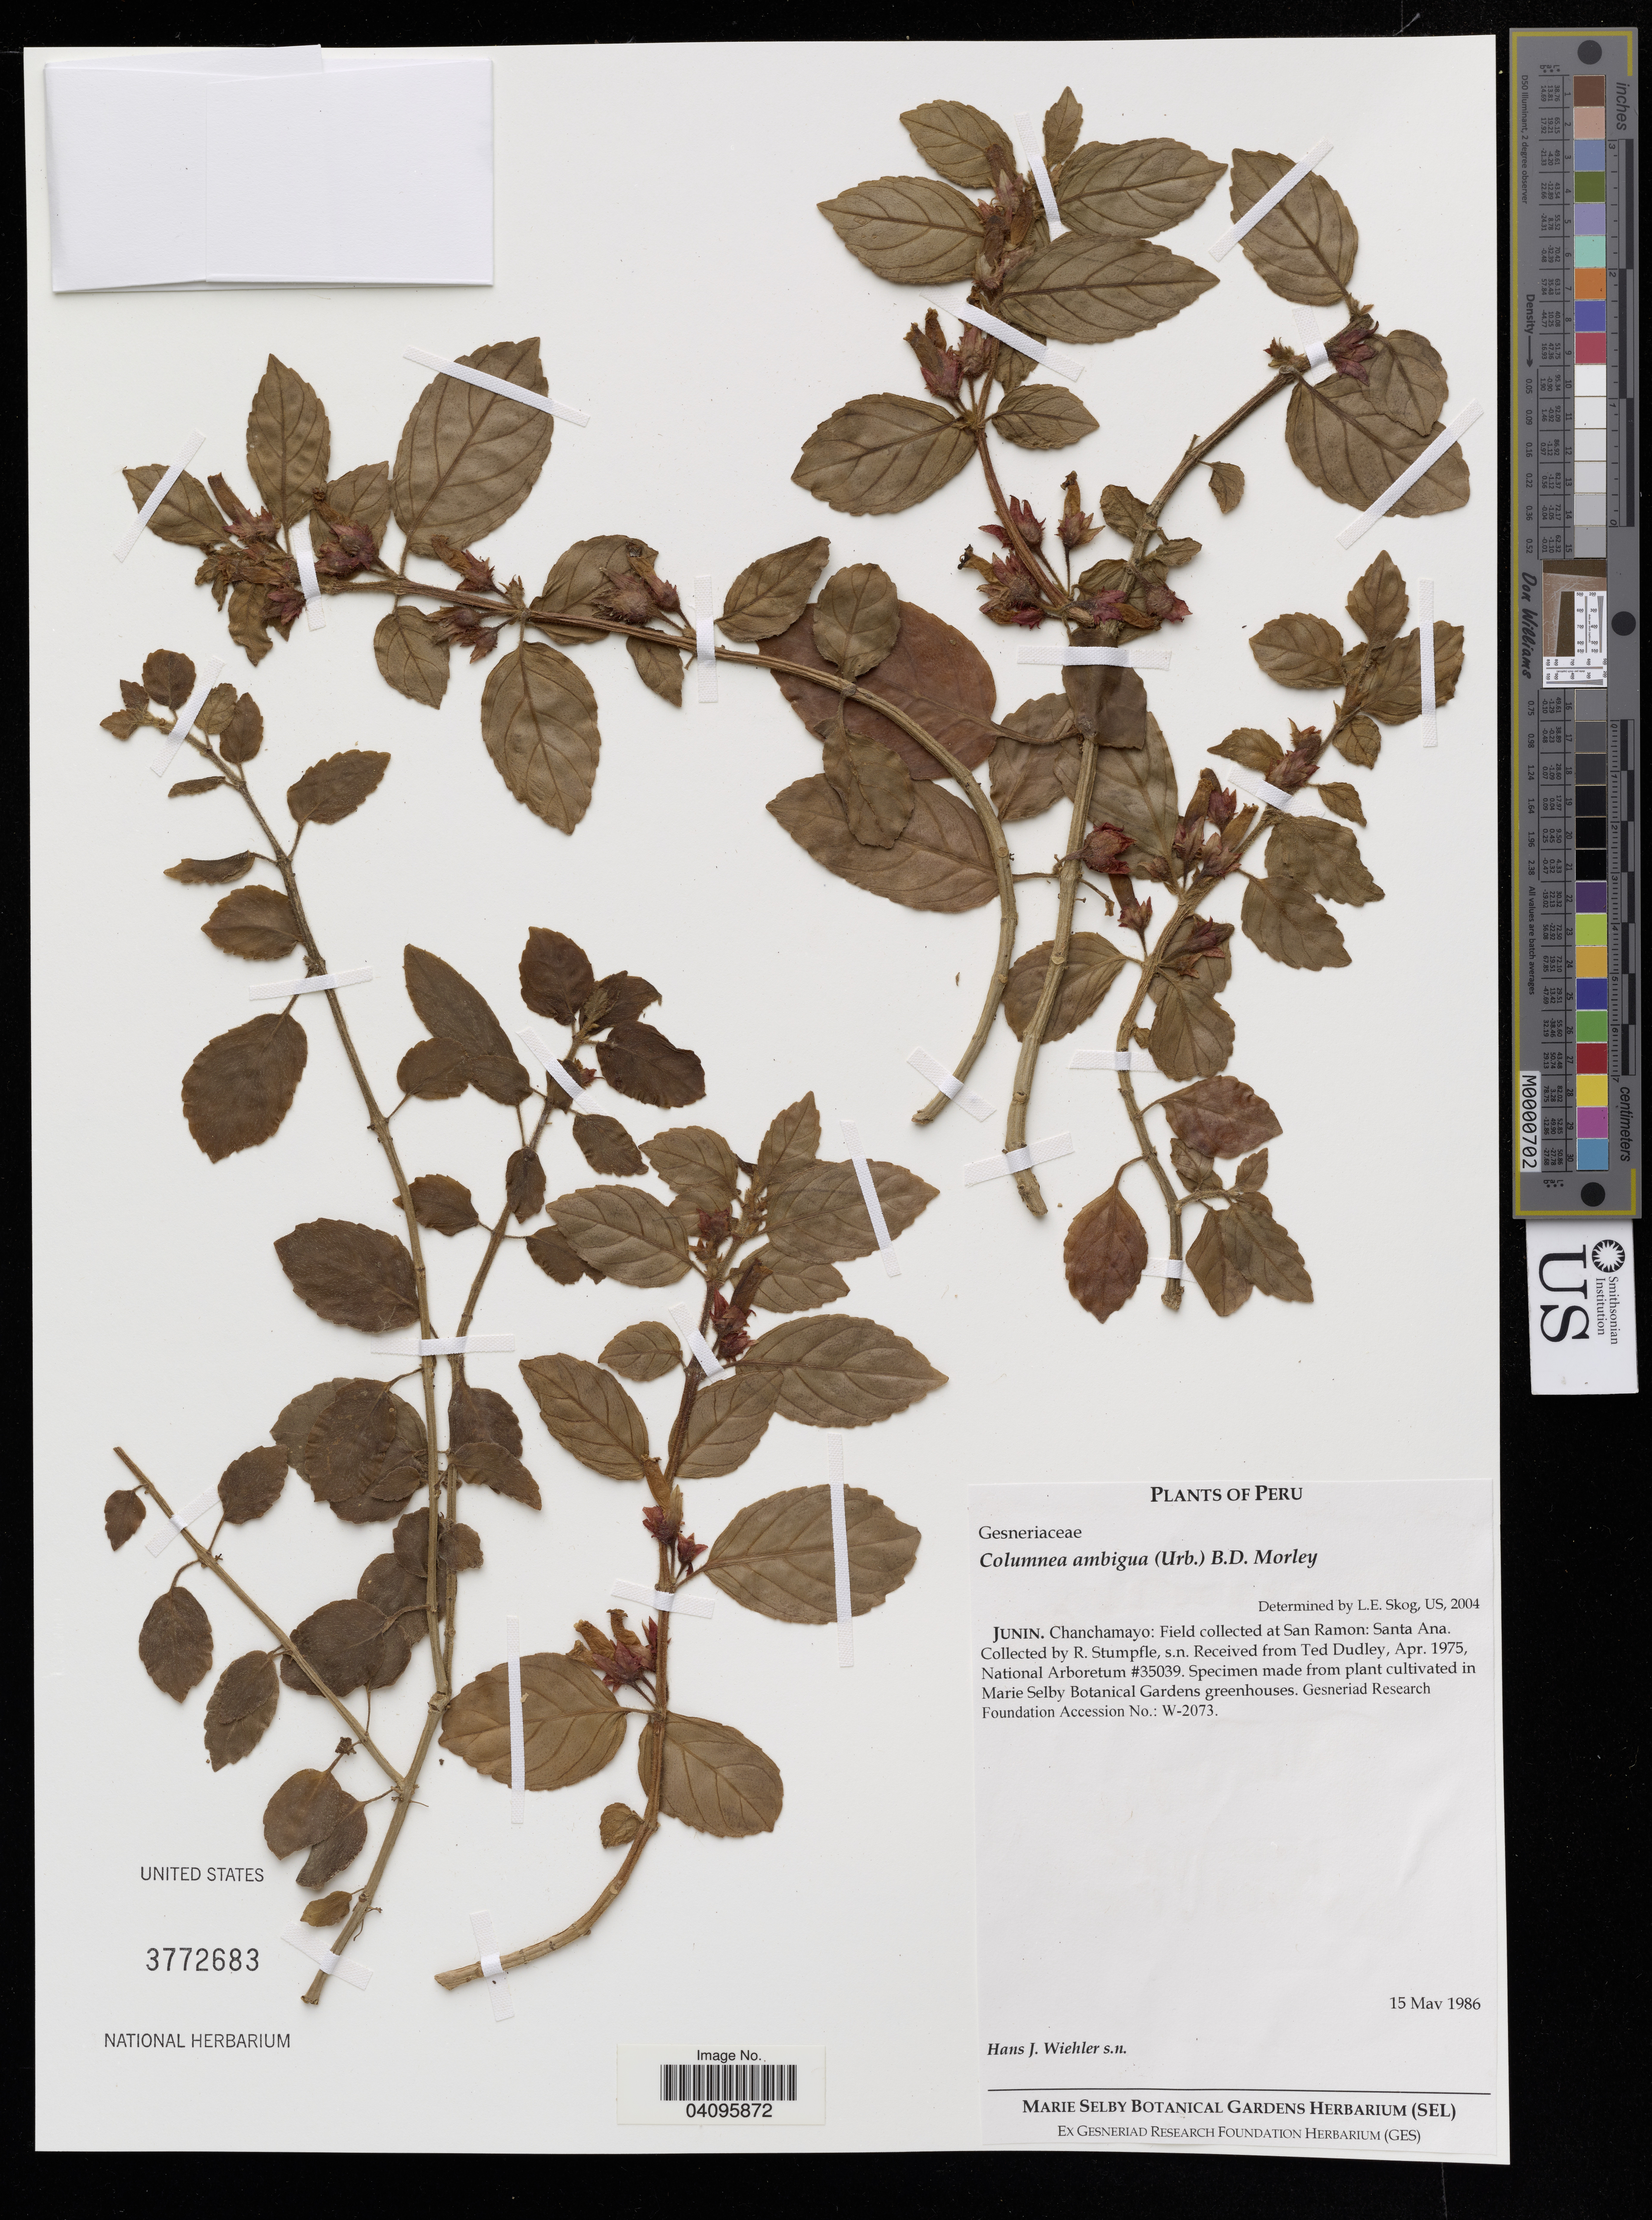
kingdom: Plantae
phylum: Tracheophyta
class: Magnoliopsida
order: Lamiales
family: Gesneriaceae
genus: Columnea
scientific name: Columnea ambigua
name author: (Urb.) B.D. Morley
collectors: R. Stumpfle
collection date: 1986-05-15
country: Peru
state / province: Junin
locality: Chanchamayo: Field collected at San Ramon: Santa Ana. Specimen made from plant cultivated in Marie Selby Botanical Gardens greenhouses.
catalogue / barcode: US 3772683